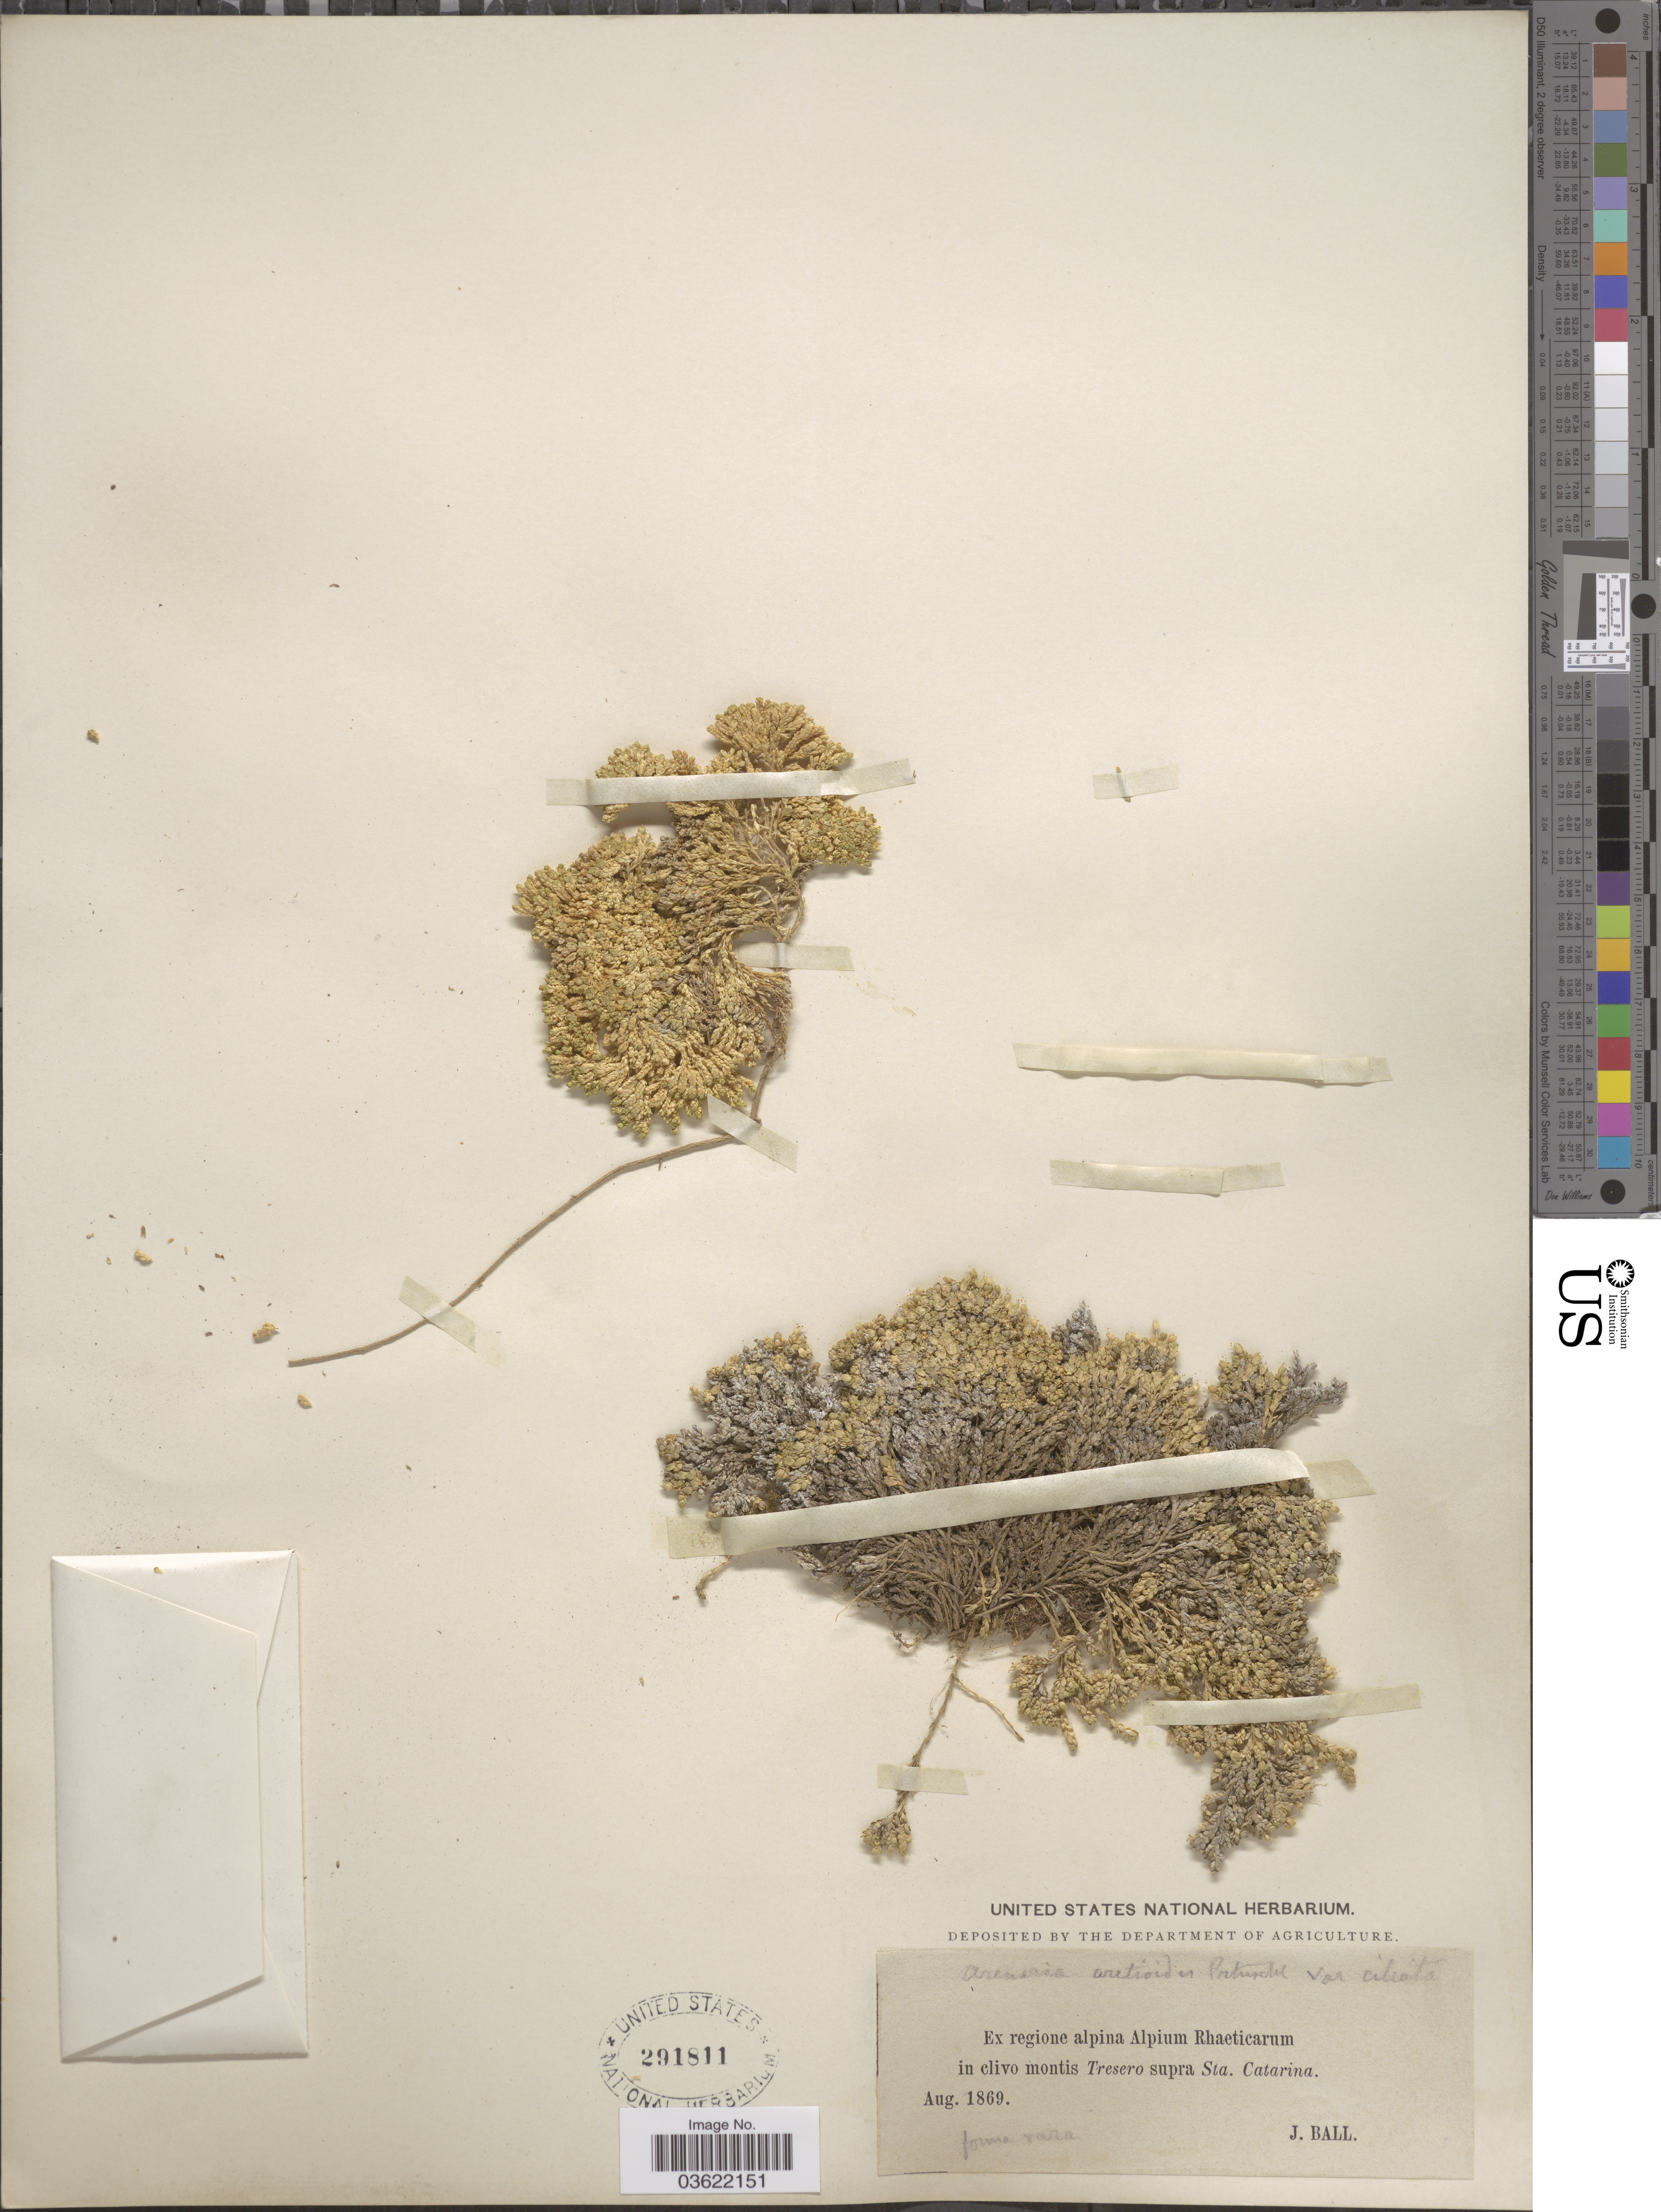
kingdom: Plantae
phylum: Tracheophyta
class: Magnoliopsida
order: Caryophyllales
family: Caryophyllaceae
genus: Facchinia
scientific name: Facchinia herniarioides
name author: (Rion) Dillenb. & Kadereit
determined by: Strong, Mark T., (BOT), Smithsonian Institution - National Museum of Natural History (UNITED STATES)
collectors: J. Ball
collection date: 1869-08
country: Italy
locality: Ex regione alpina Alpium Rhaeticarum in clivo montis Tresero supra Sta. Catarina.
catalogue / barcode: US 291811